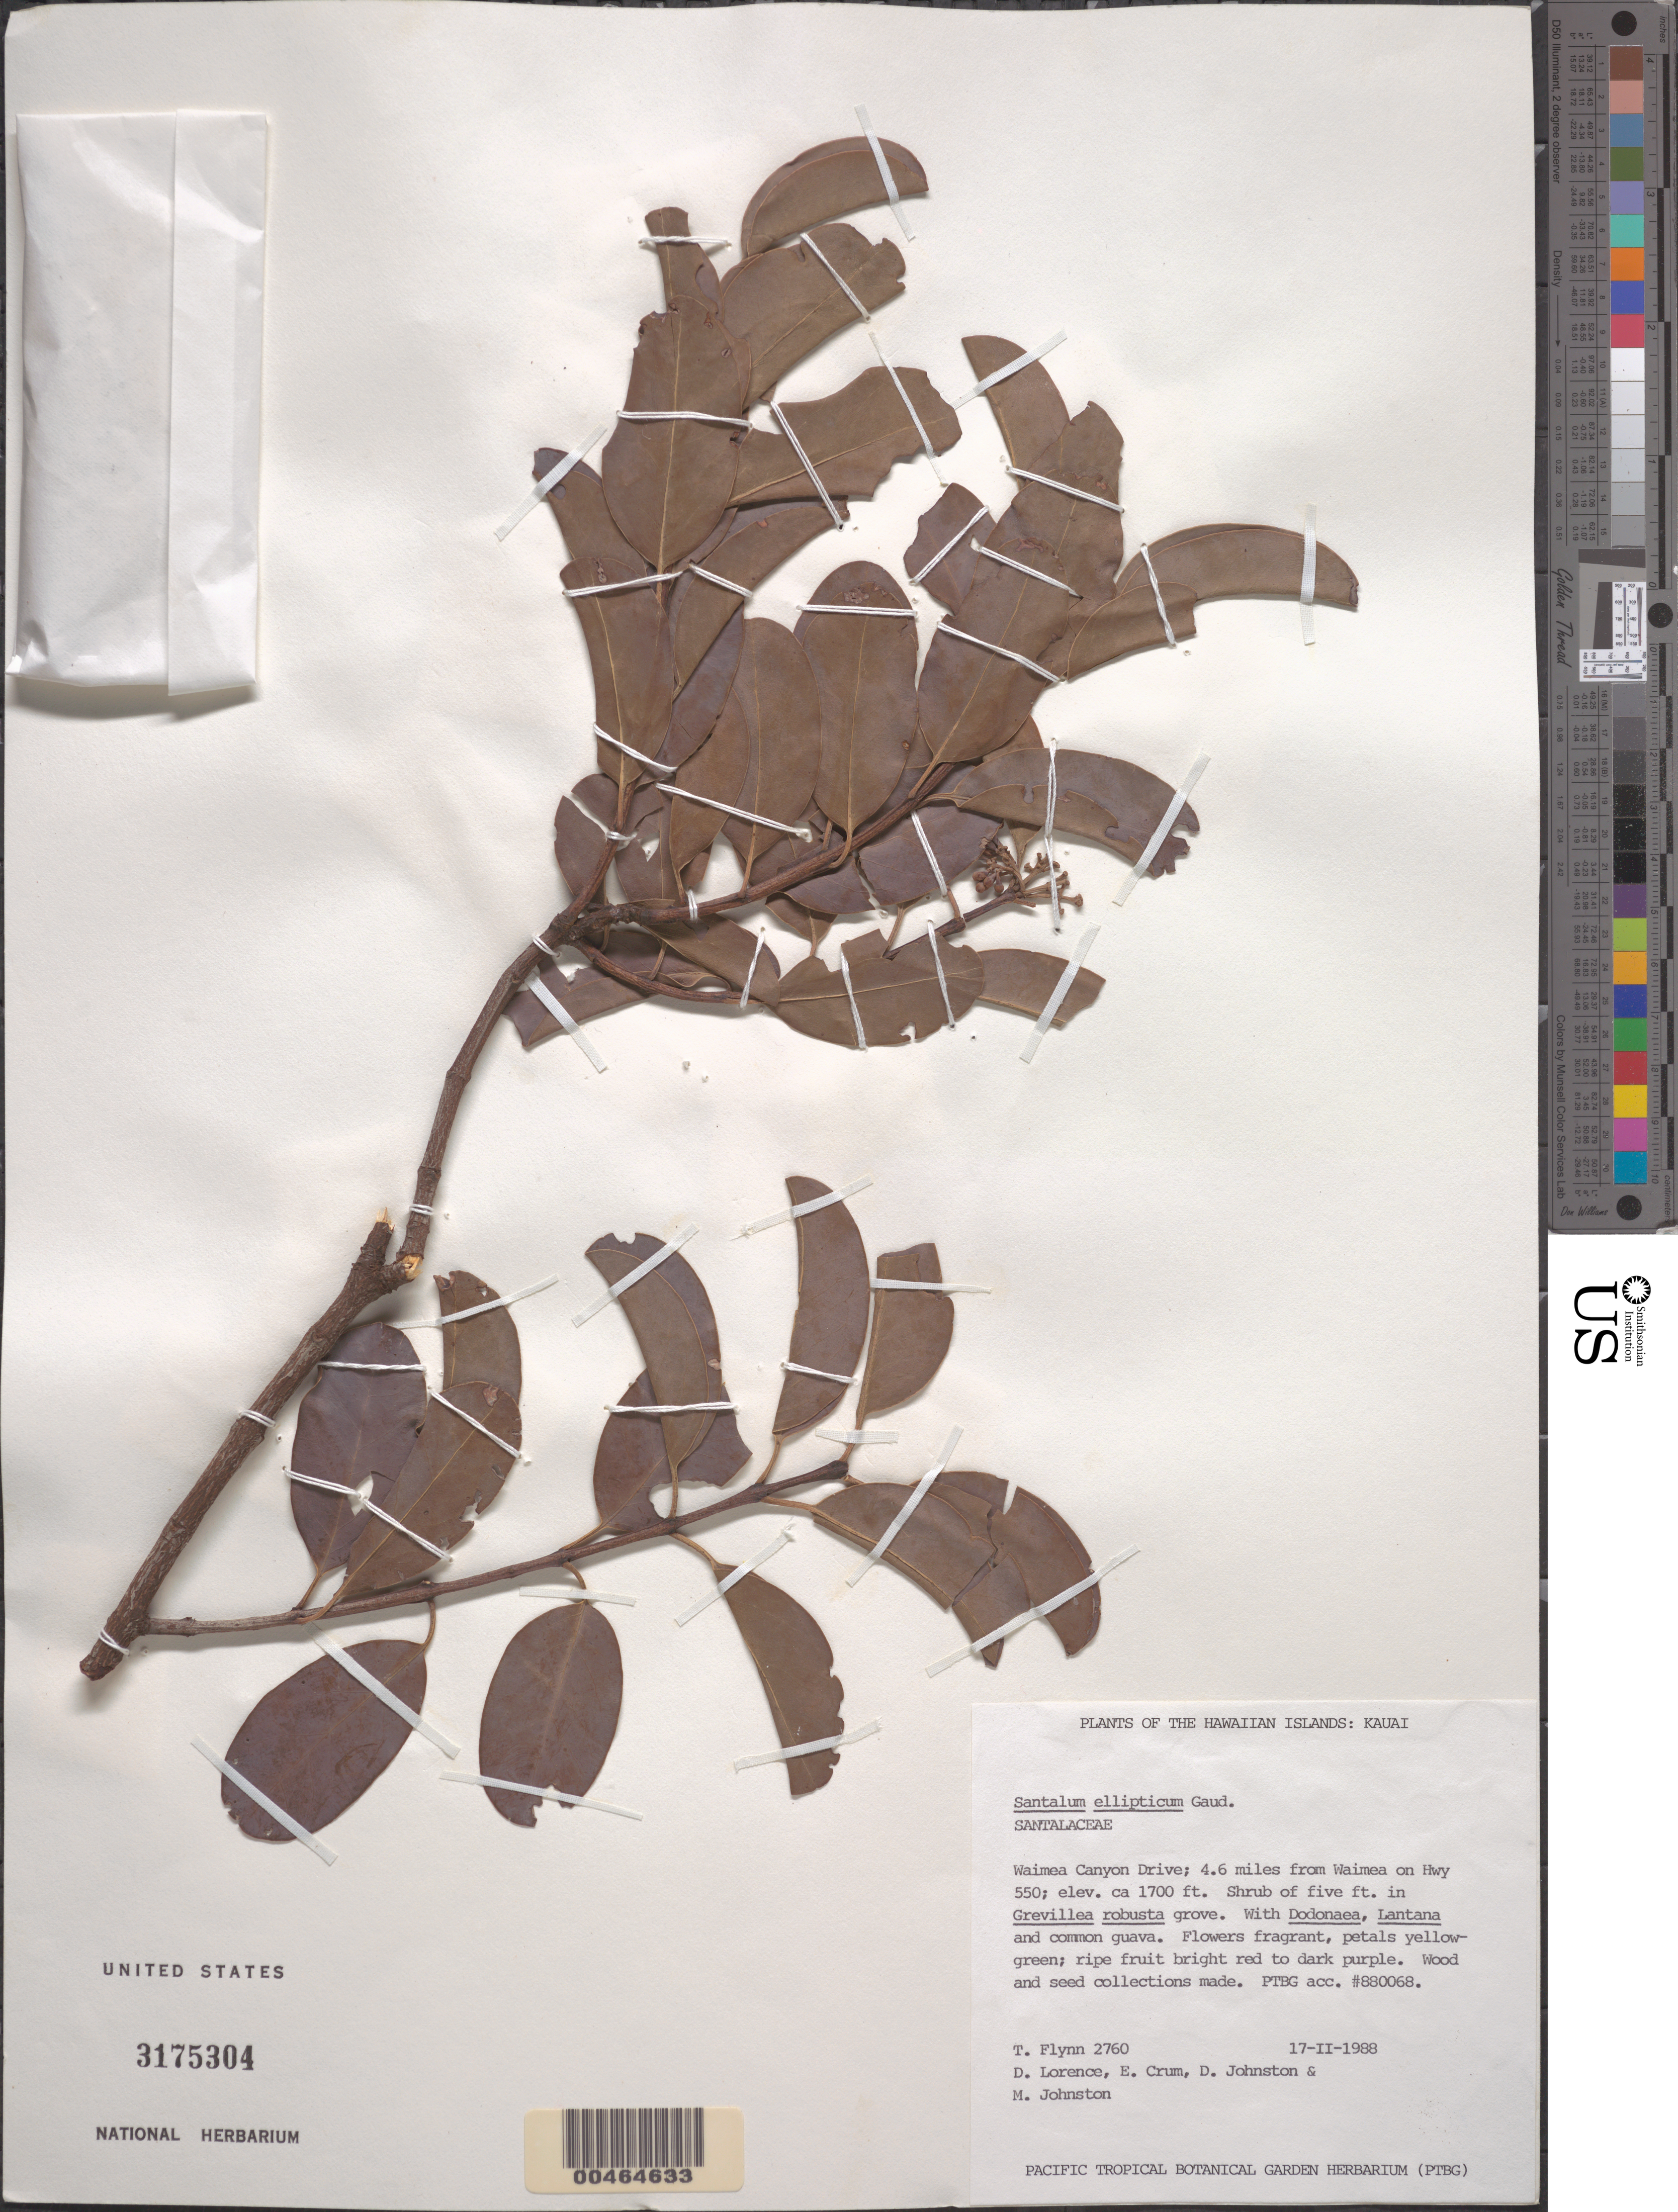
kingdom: Plantae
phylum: Tracheophyta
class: Magnoliopsida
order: Santalales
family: Santalaceae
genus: Santalum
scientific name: Santalum ellipticum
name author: Gaudich.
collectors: T. W. Flynn, D. Lorence, E. Crum & D. Johnston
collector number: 2760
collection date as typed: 17 Feb 1988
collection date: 1988-02-17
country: United States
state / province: Hawaii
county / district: Kauai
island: Kaua'i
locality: Waimea Canyon Drive, 4.6 mi from Waimea on Hwy 550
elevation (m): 518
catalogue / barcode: US 3175304